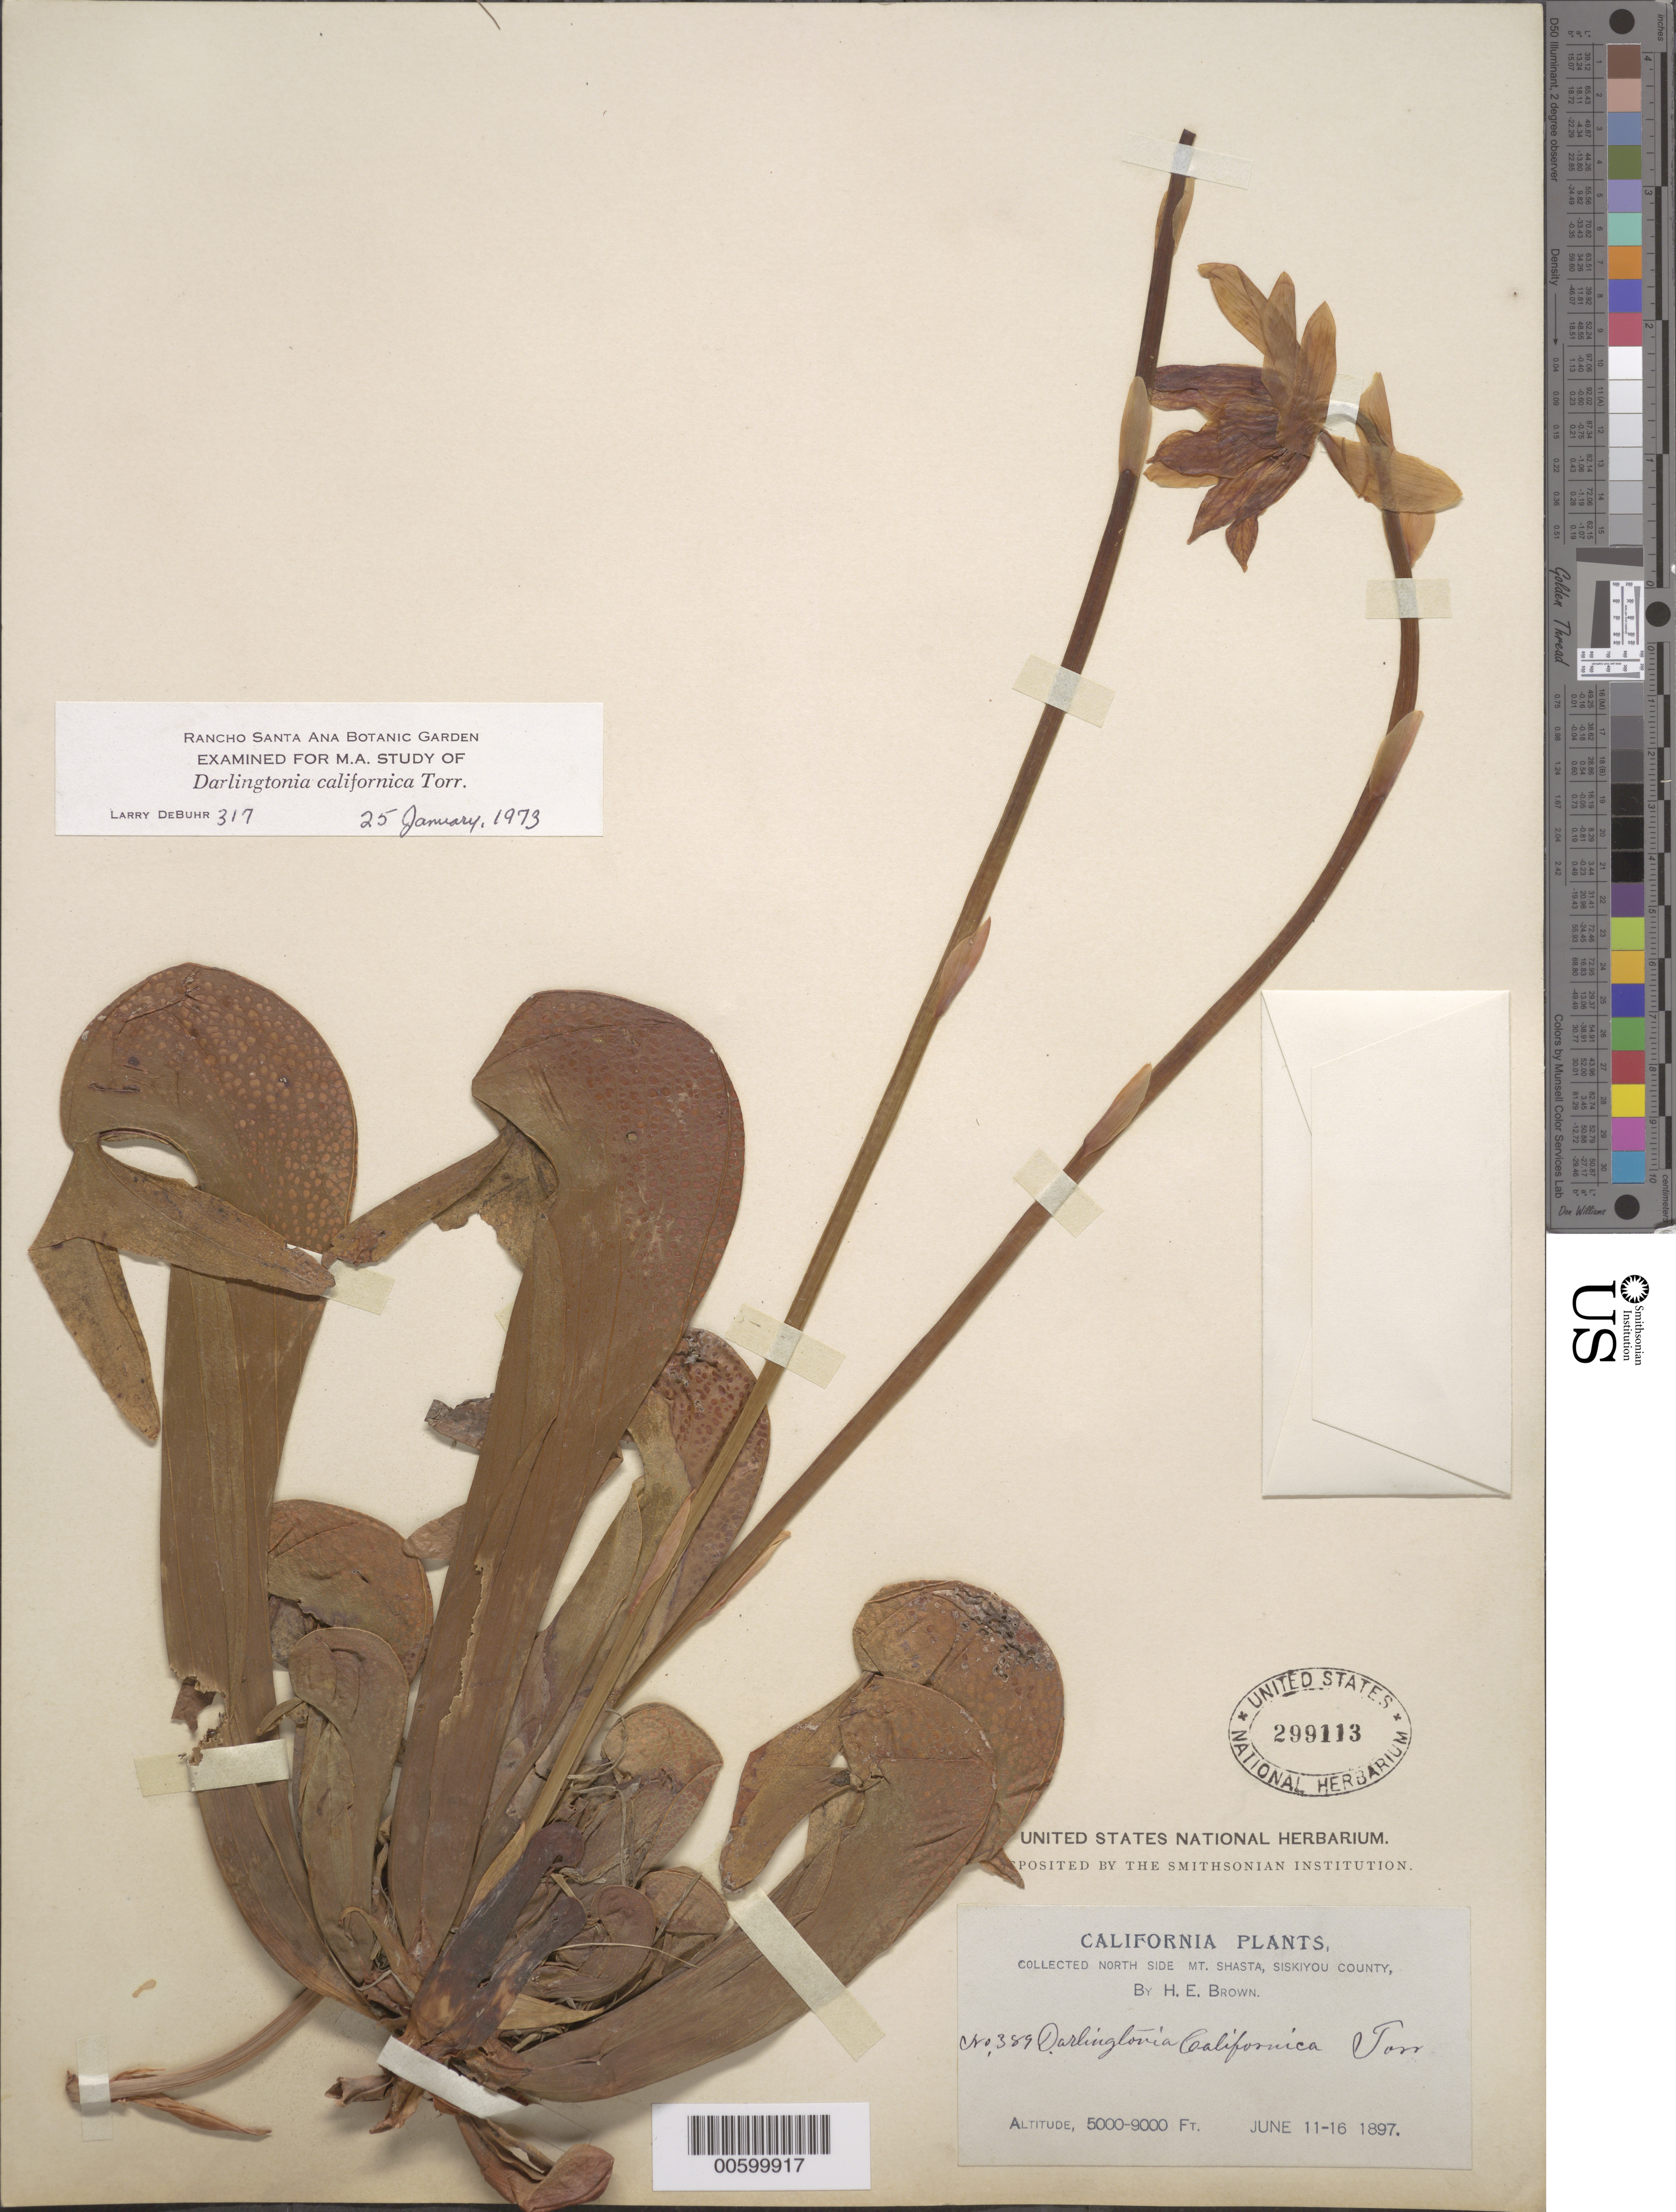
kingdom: Plantae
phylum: Tracheophyta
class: Magnoliopsida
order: Ericales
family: Sarraceniaceae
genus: Darlingtonia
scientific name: Darlingtonia californica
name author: Torr.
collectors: H. E. Brown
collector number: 389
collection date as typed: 11 Jun 1897 to 16 Jun 1897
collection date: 1897-06-11/1897-06-16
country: United States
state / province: California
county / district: Siskiyou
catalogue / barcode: US 299113